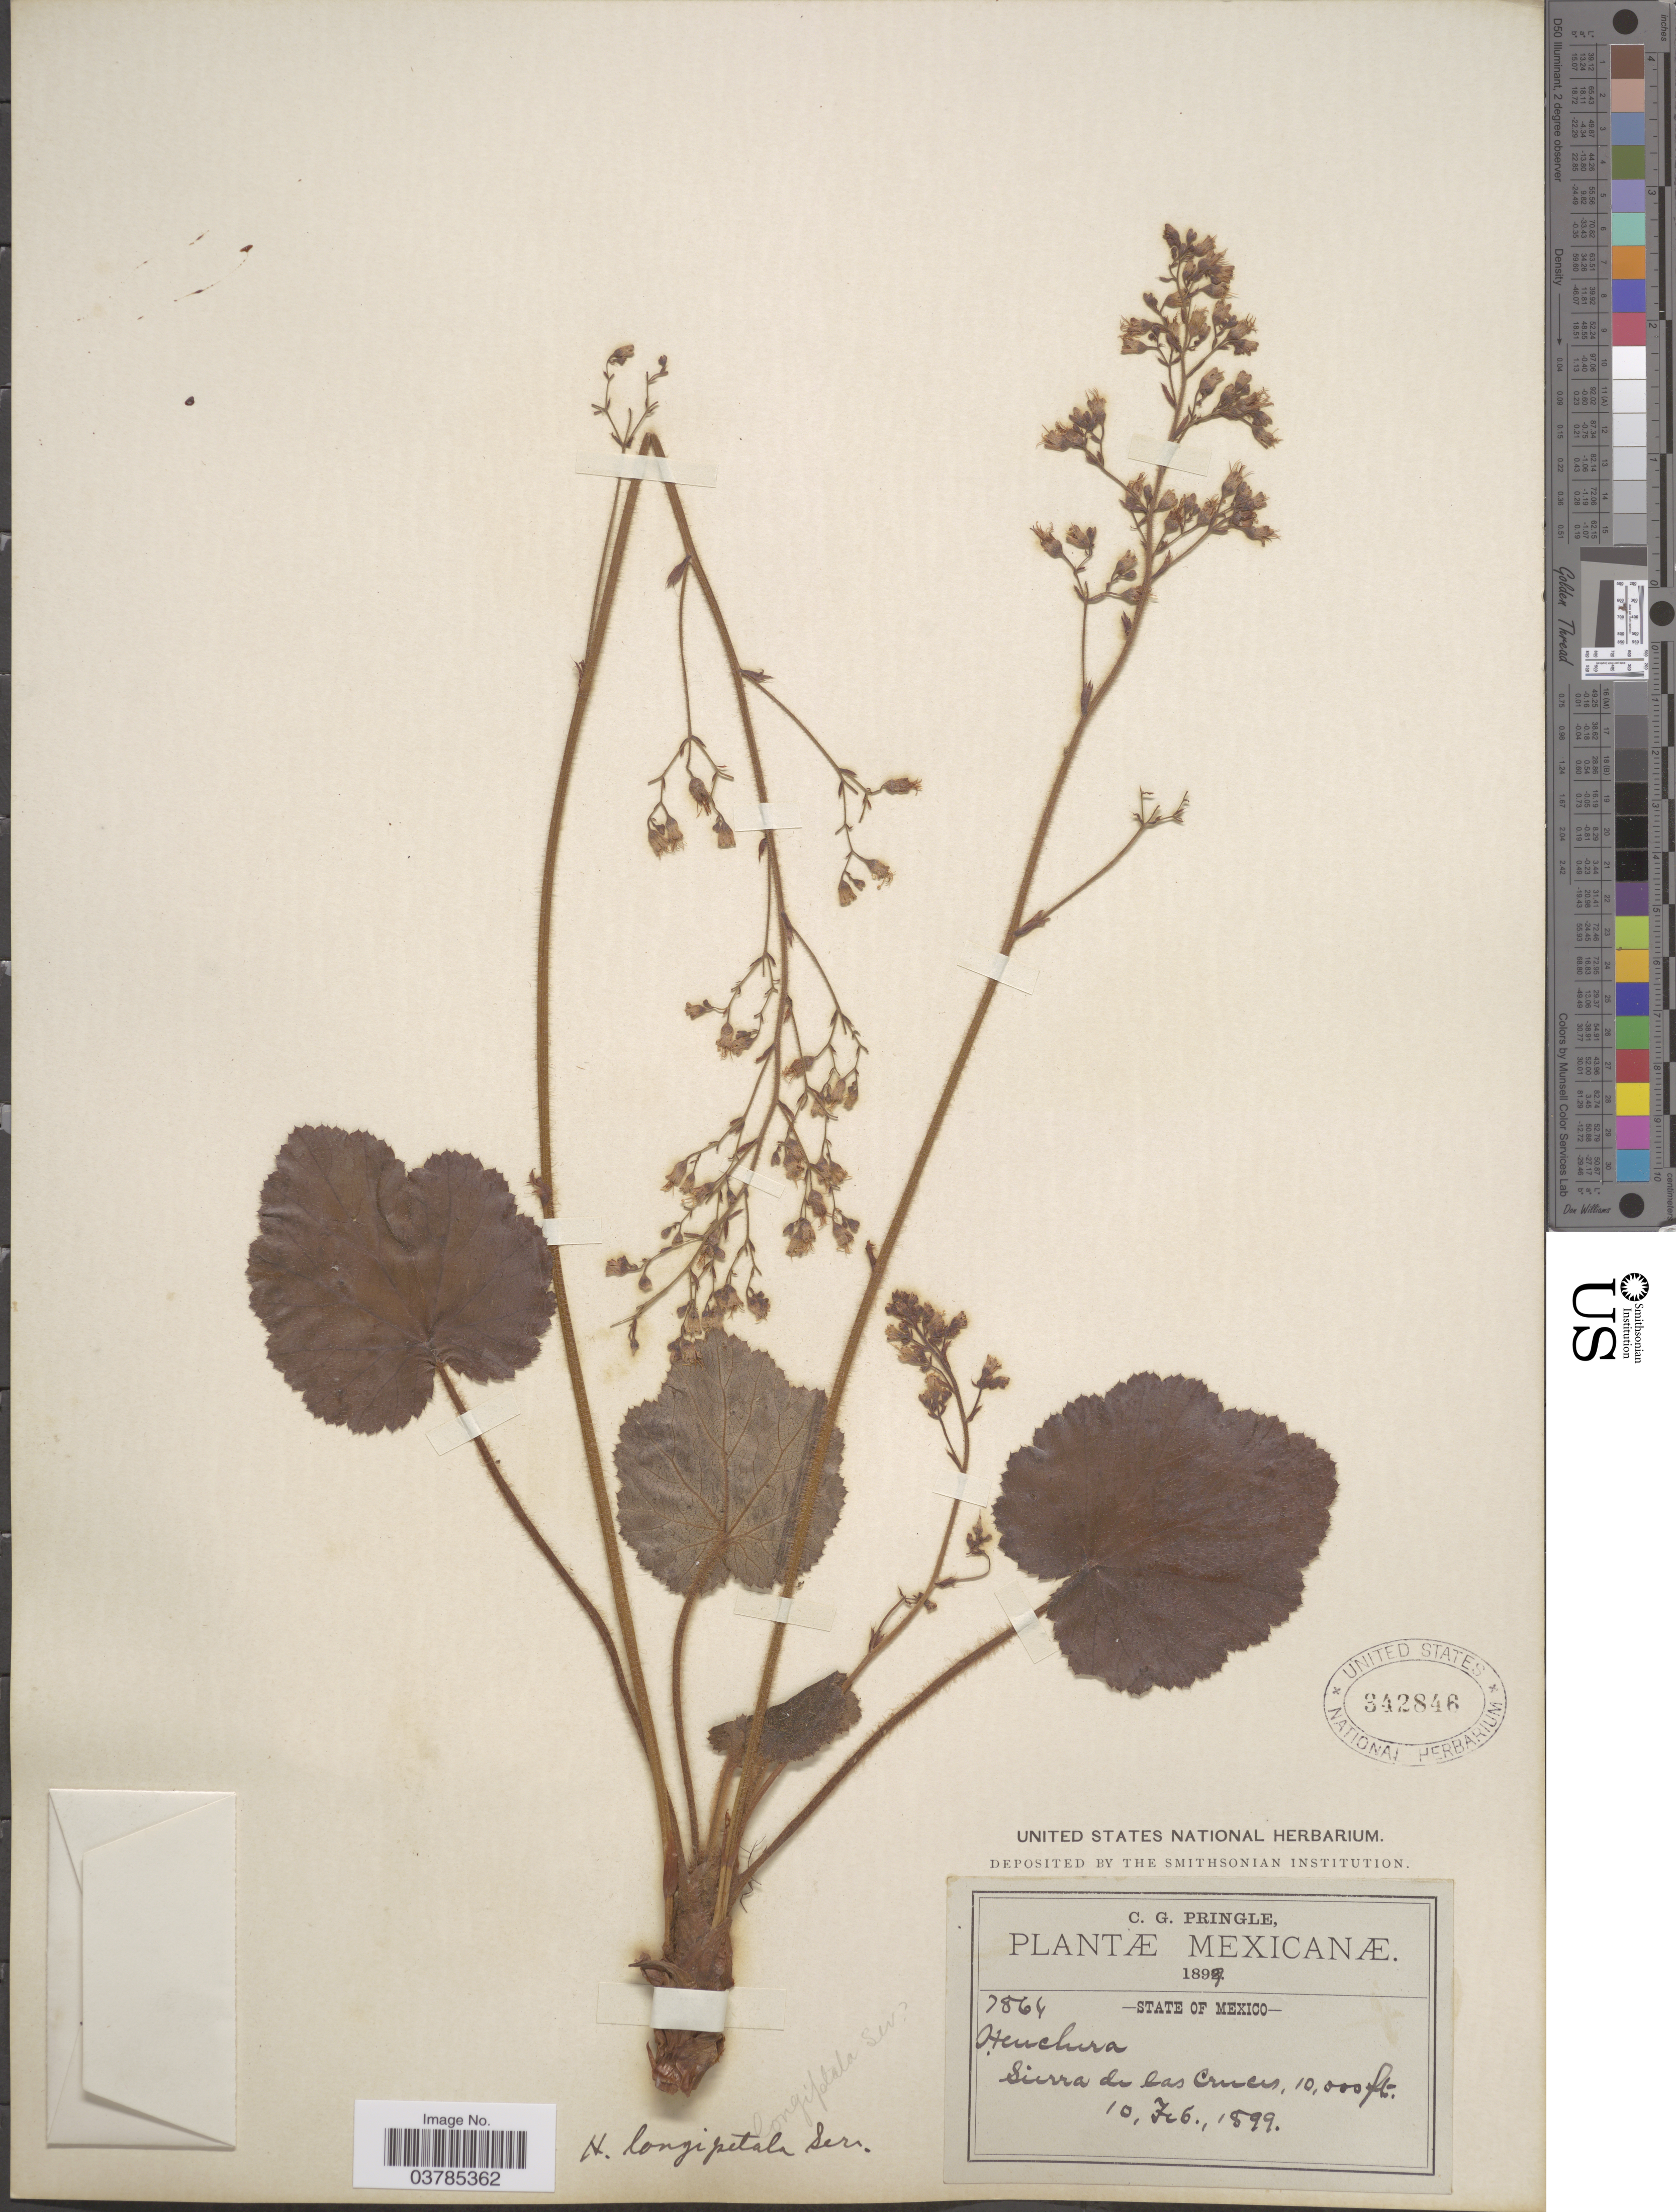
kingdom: Plantae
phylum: Tracheophyta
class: Magnoliopsida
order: Saxifragales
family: Saxifragaceae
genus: Heuchera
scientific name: Heuchera hemsleyana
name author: Rosend. et al.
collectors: C. G. Pringle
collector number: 7864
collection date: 1899-02-10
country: Mexico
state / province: México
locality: Sierra de las Cruces.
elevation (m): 3048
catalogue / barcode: US 342846